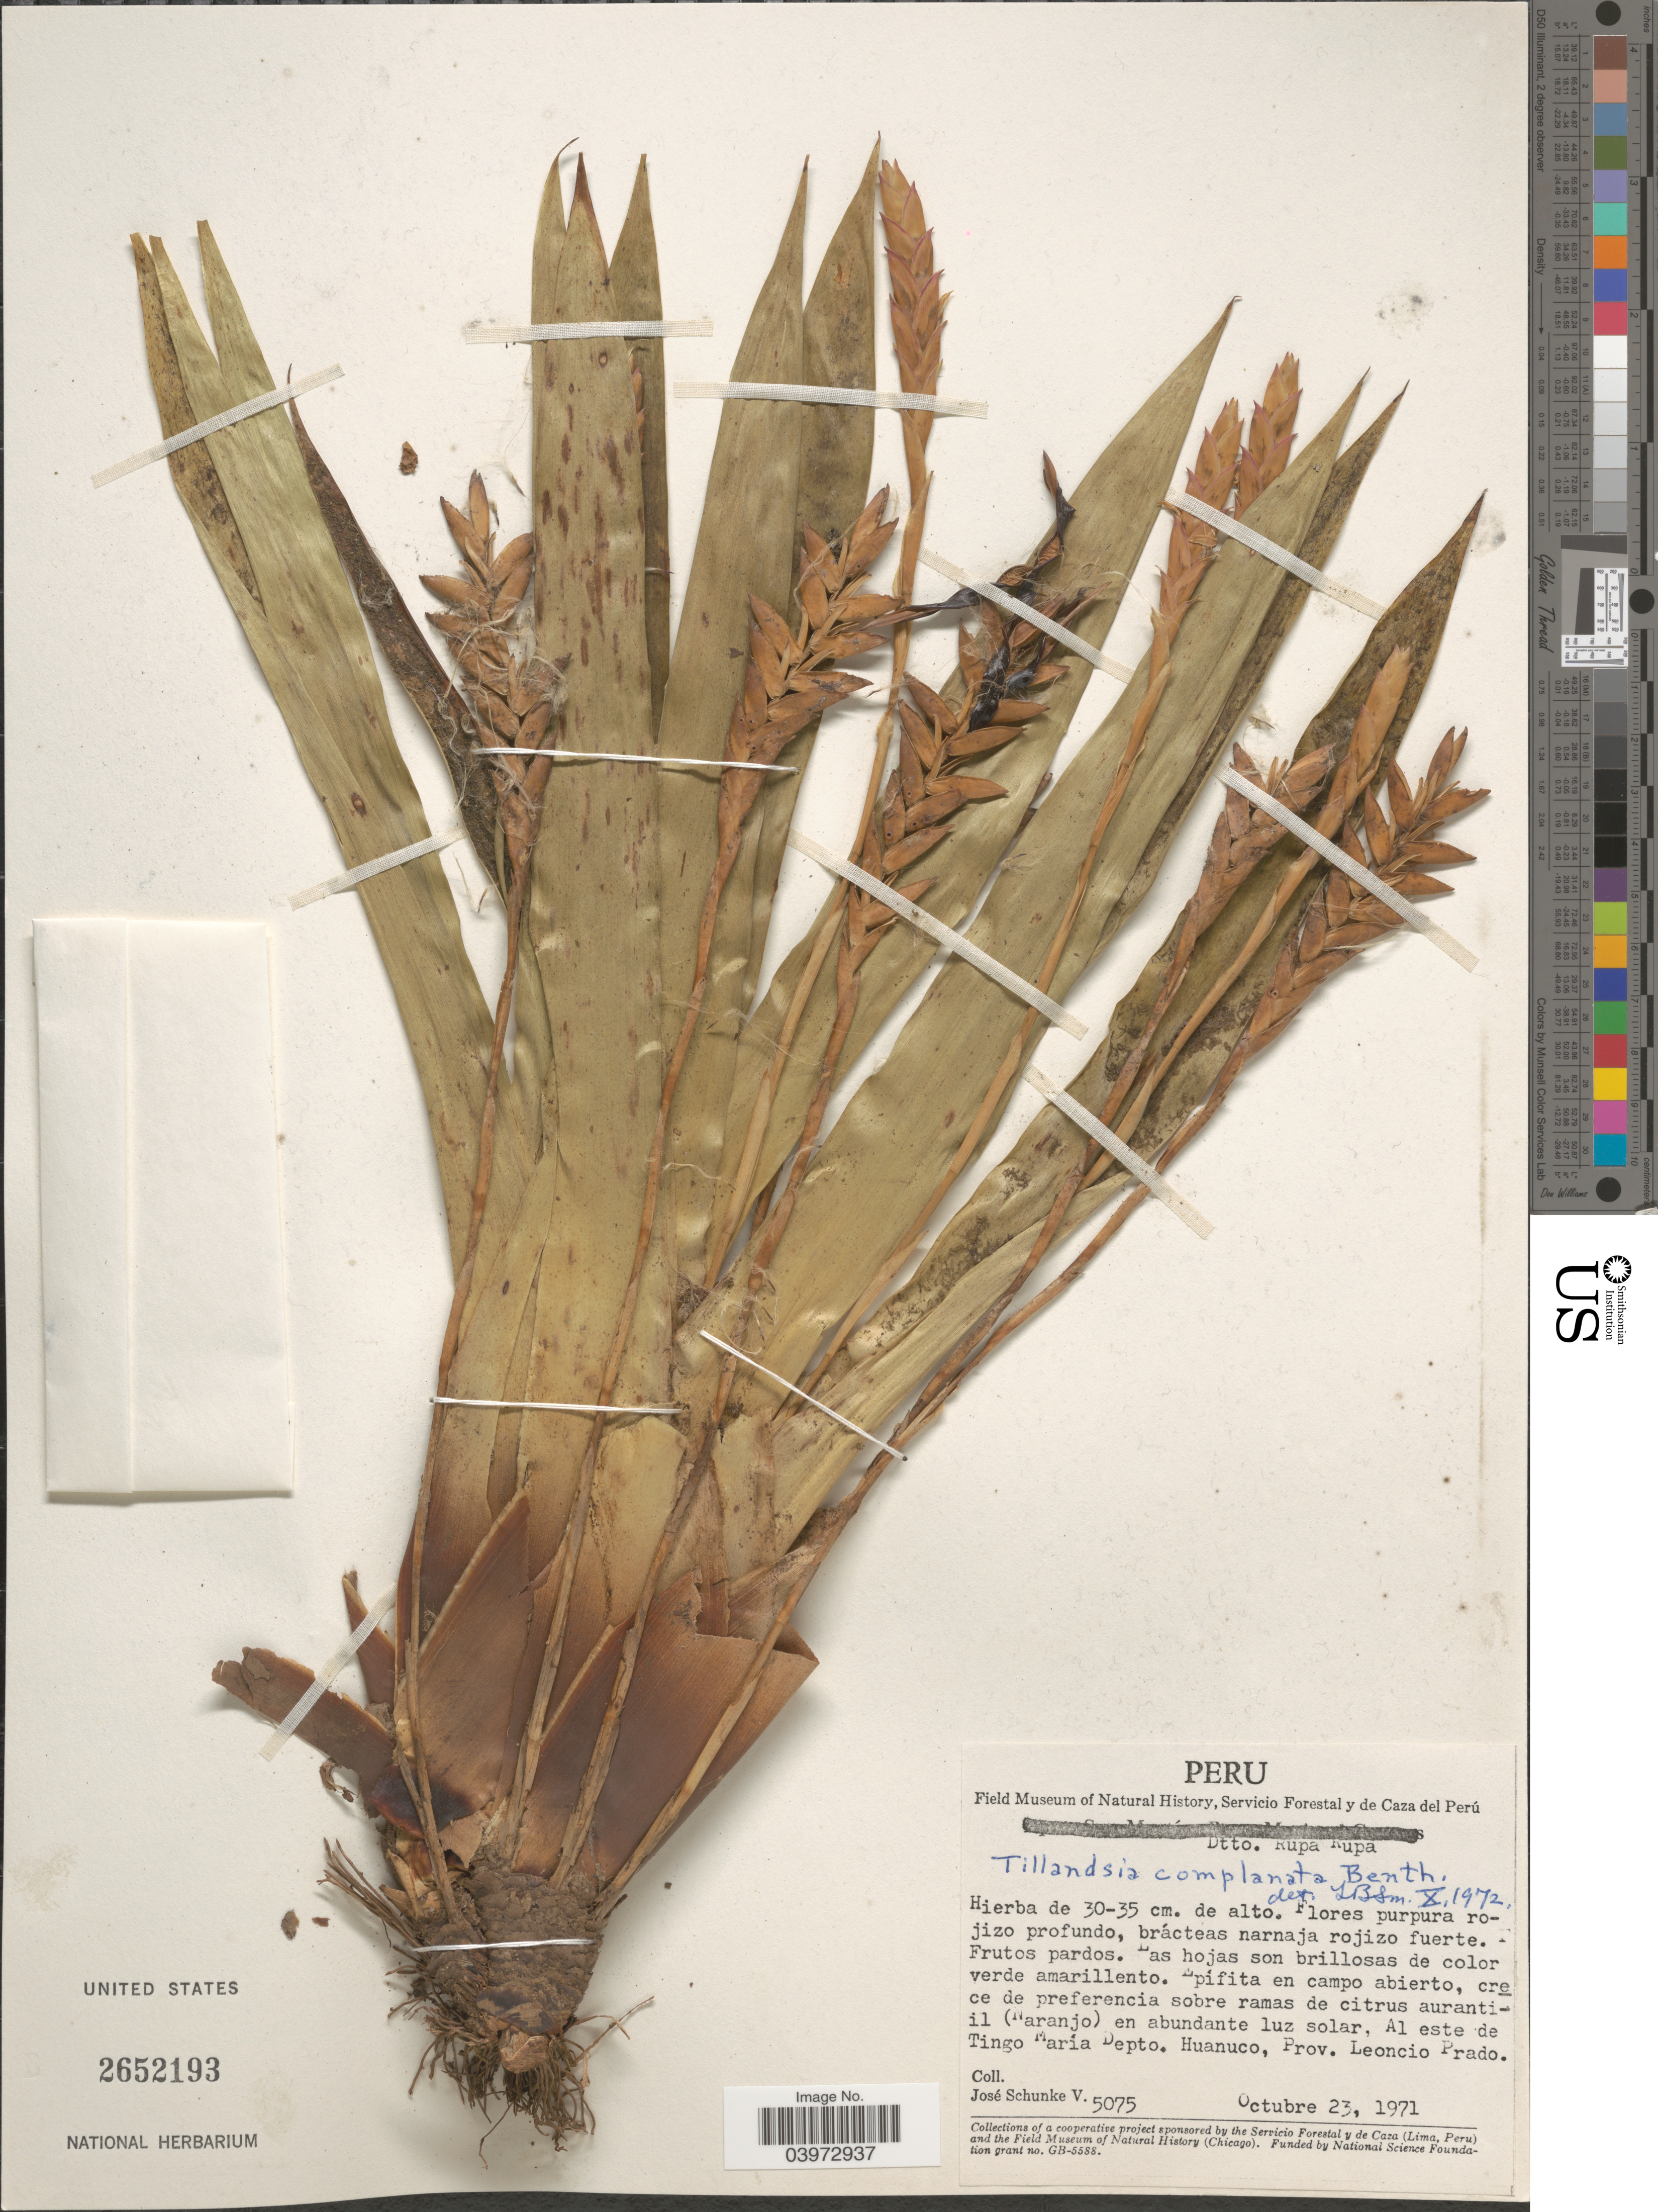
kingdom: Plantae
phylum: Tracheophyta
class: Liliopsida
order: Poales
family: Bromeliaceae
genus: Tillandsia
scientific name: Tillandsia complanata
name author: Benth.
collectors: J. Schunke Vigo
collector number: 5075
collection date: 1971-10-23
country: Peru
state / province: Huánuco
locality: Dtto, Rupa Rupa. Epifita en camp abierto, crece de preferencia sobre ramas de citrus aurantiil (Naranjo) en abundante lus solar, Al este de Tingo María Depto. Huanuco, Prov. Leoncio Prado.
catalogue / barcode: US 2652193